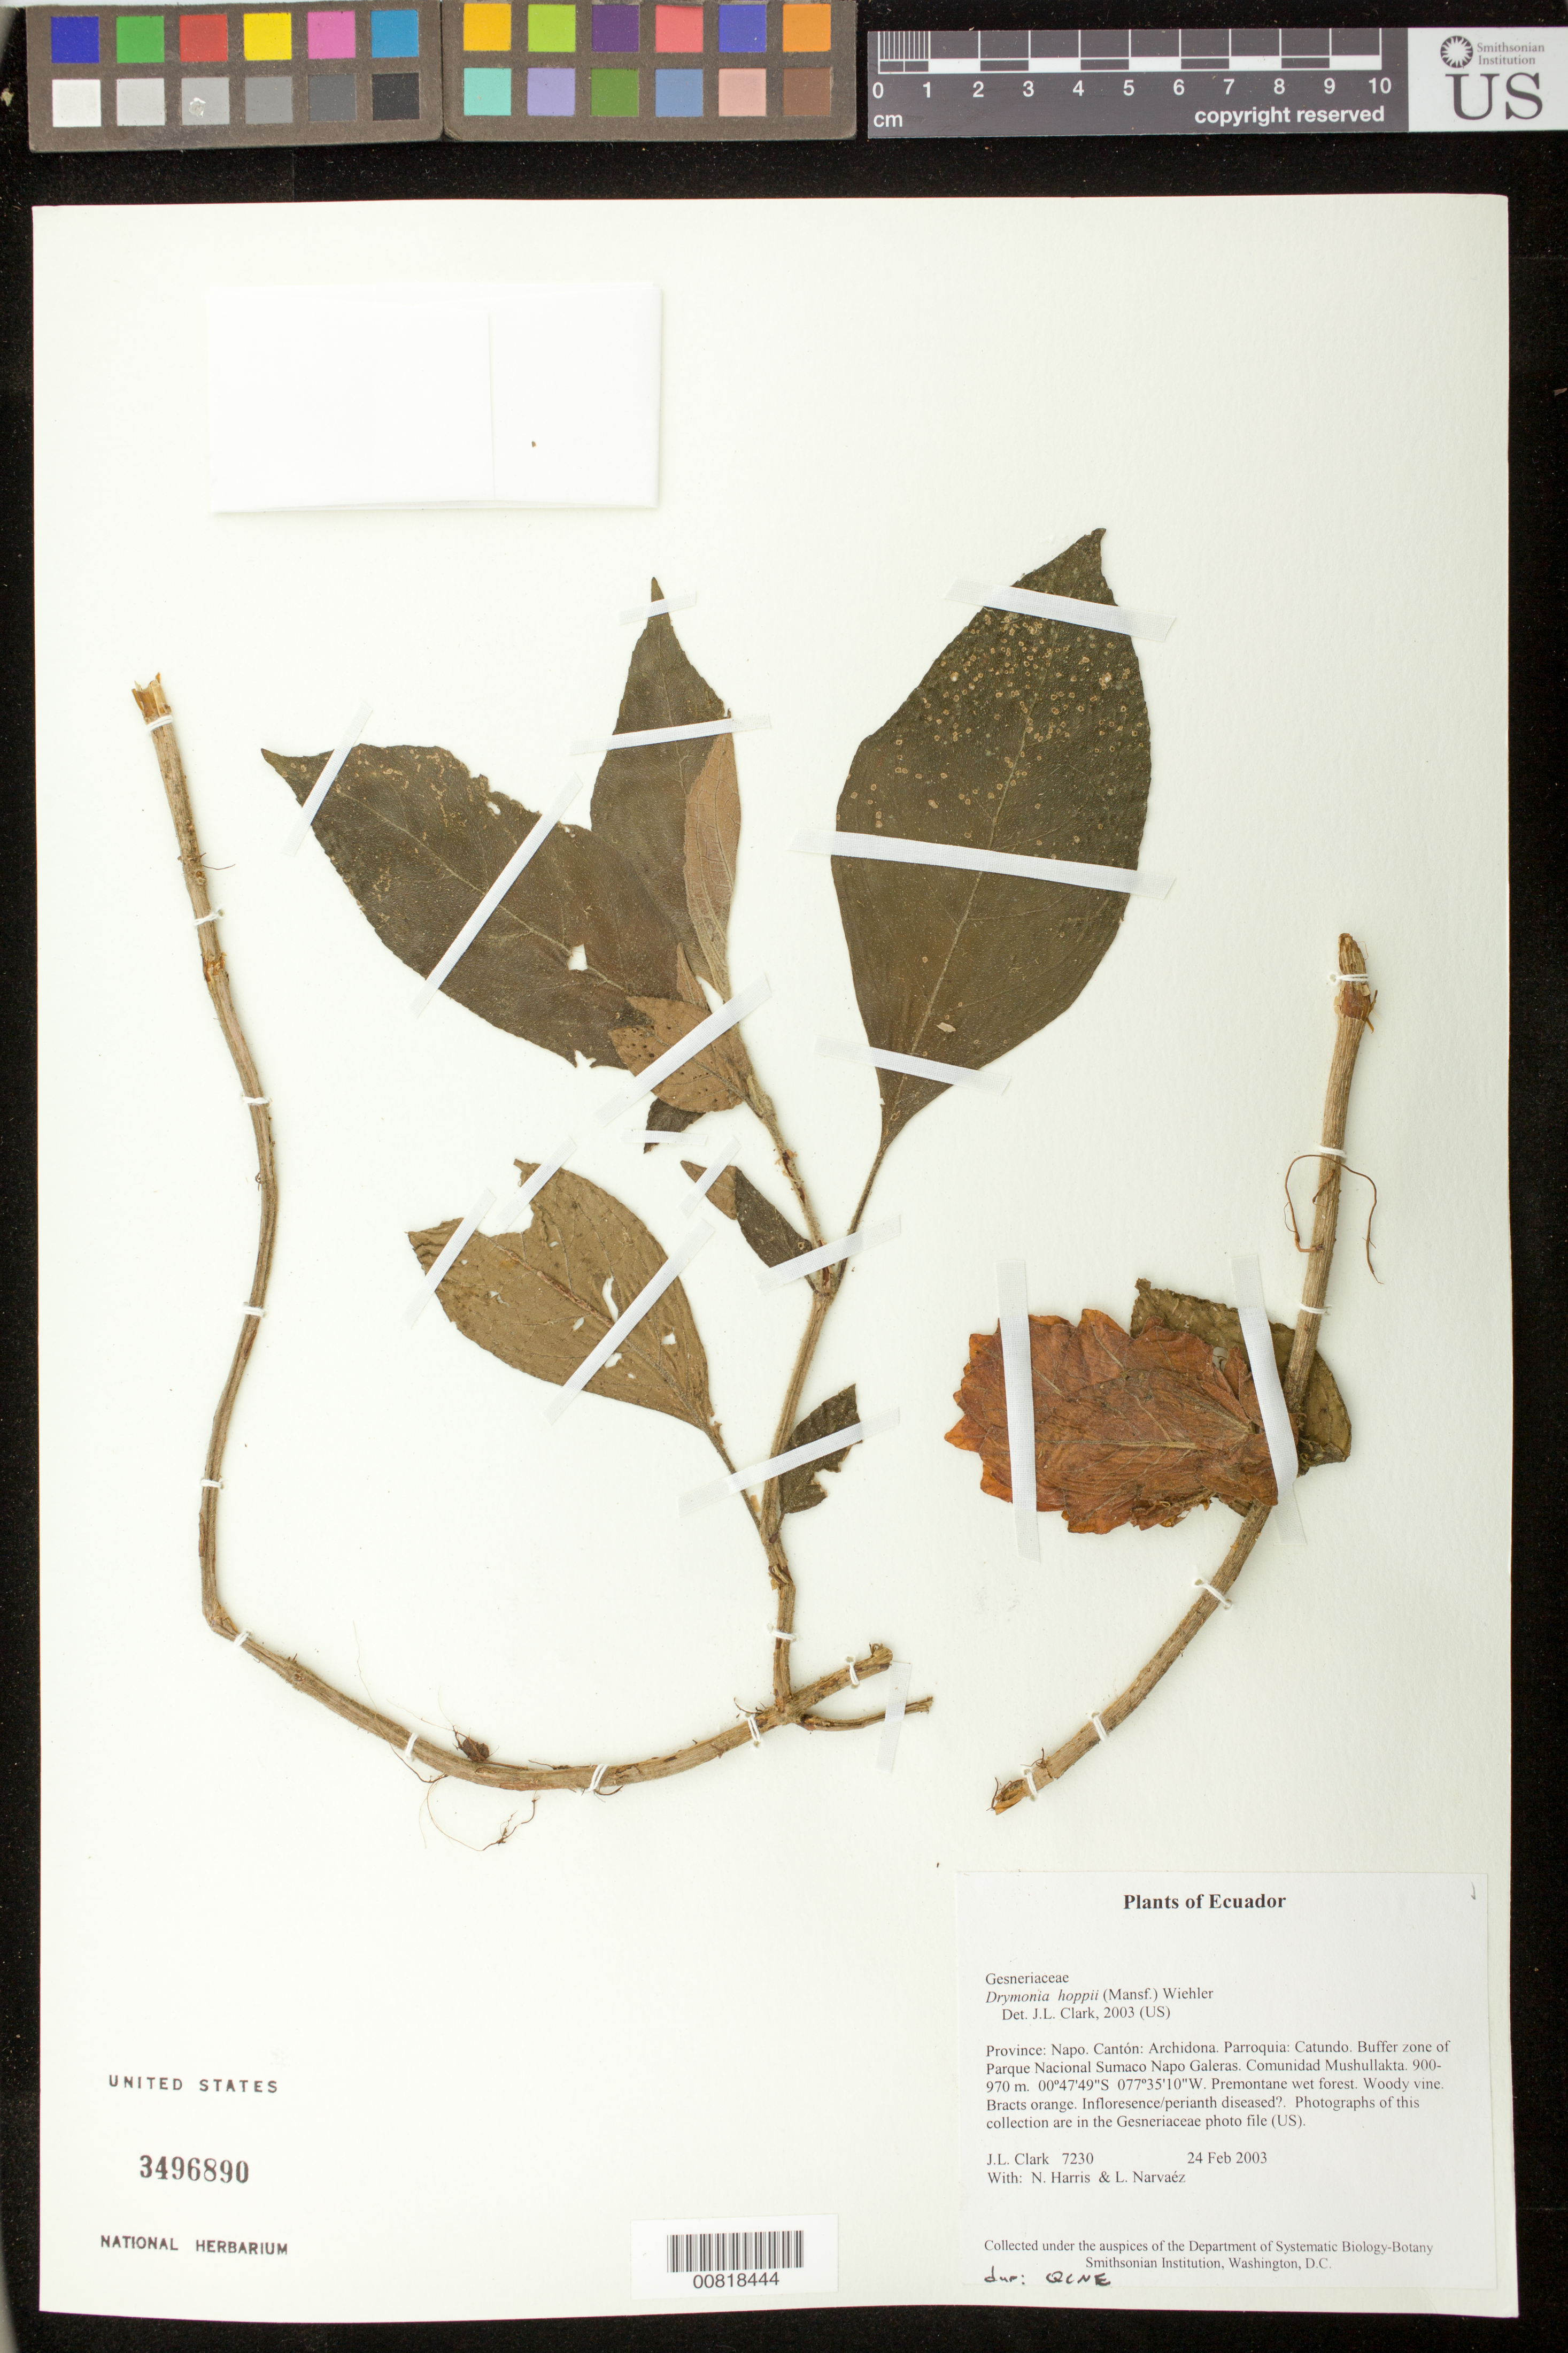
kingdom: Plantae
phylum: Tracheophyta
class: Magnoliopsida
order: Lamiales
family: Gesneriaceae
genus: Drymonia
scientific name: Drymonia hoppii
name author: (Mansf.) Wiehler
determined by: Clark, J. L., (SEL), The Marie Selby Botanical Garden (UNITED STATES)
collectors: J. L. Clark, N. Harris & L. Narvaéz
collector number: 7230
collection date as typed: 24 Feb 2003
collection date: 2003-02-24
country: Ecuador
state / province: Napo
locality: Archidona. Parroquia: Catundo. Buffer zone of Parque Nacional Sumaco Napo Galeras. Comunidad Mushullakta.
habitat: Premontane wet forest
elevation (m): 900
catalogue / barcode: US 3496890